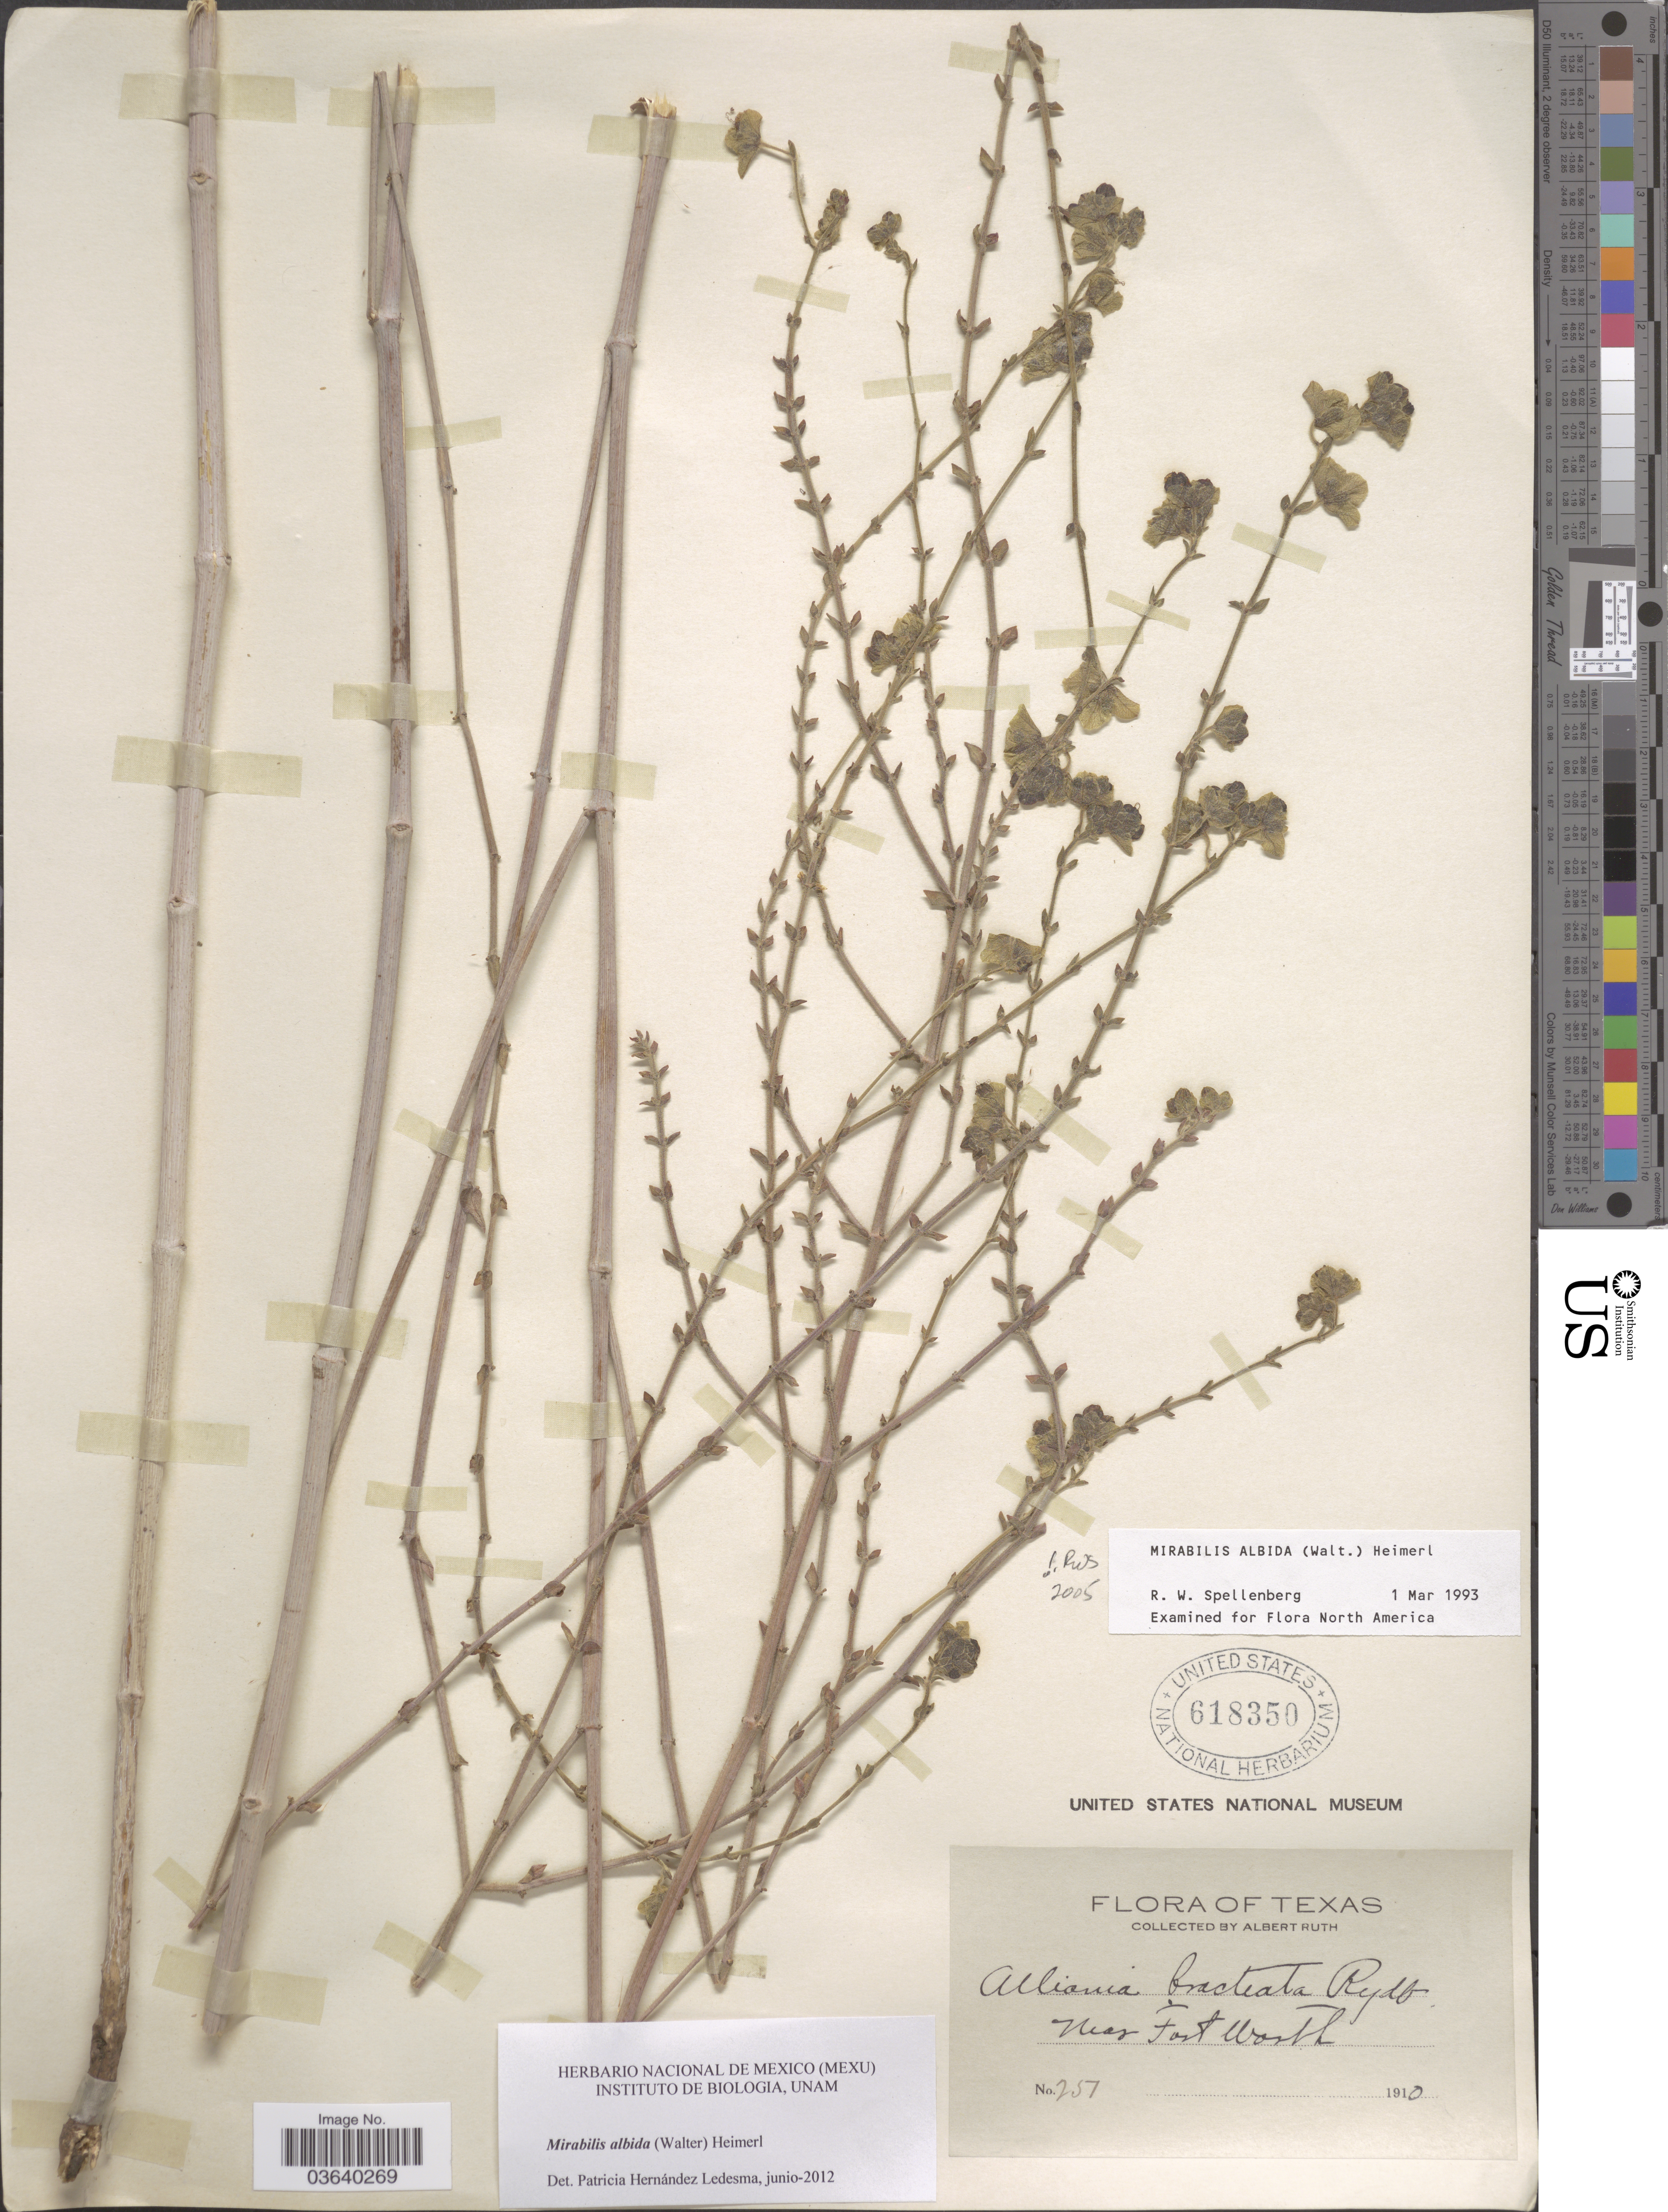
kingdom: Plantae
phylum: Tracheophyta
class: Magnoliopsida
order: Caryophyllales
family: Nyctaginaceae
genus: Mirabilis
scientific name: Mirabilis albida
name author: (Walter) Heimerl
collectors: A. Ruth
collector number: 251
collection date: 1910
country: United States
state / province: Texas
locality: Near Fort Worth.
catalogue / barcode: US 618350